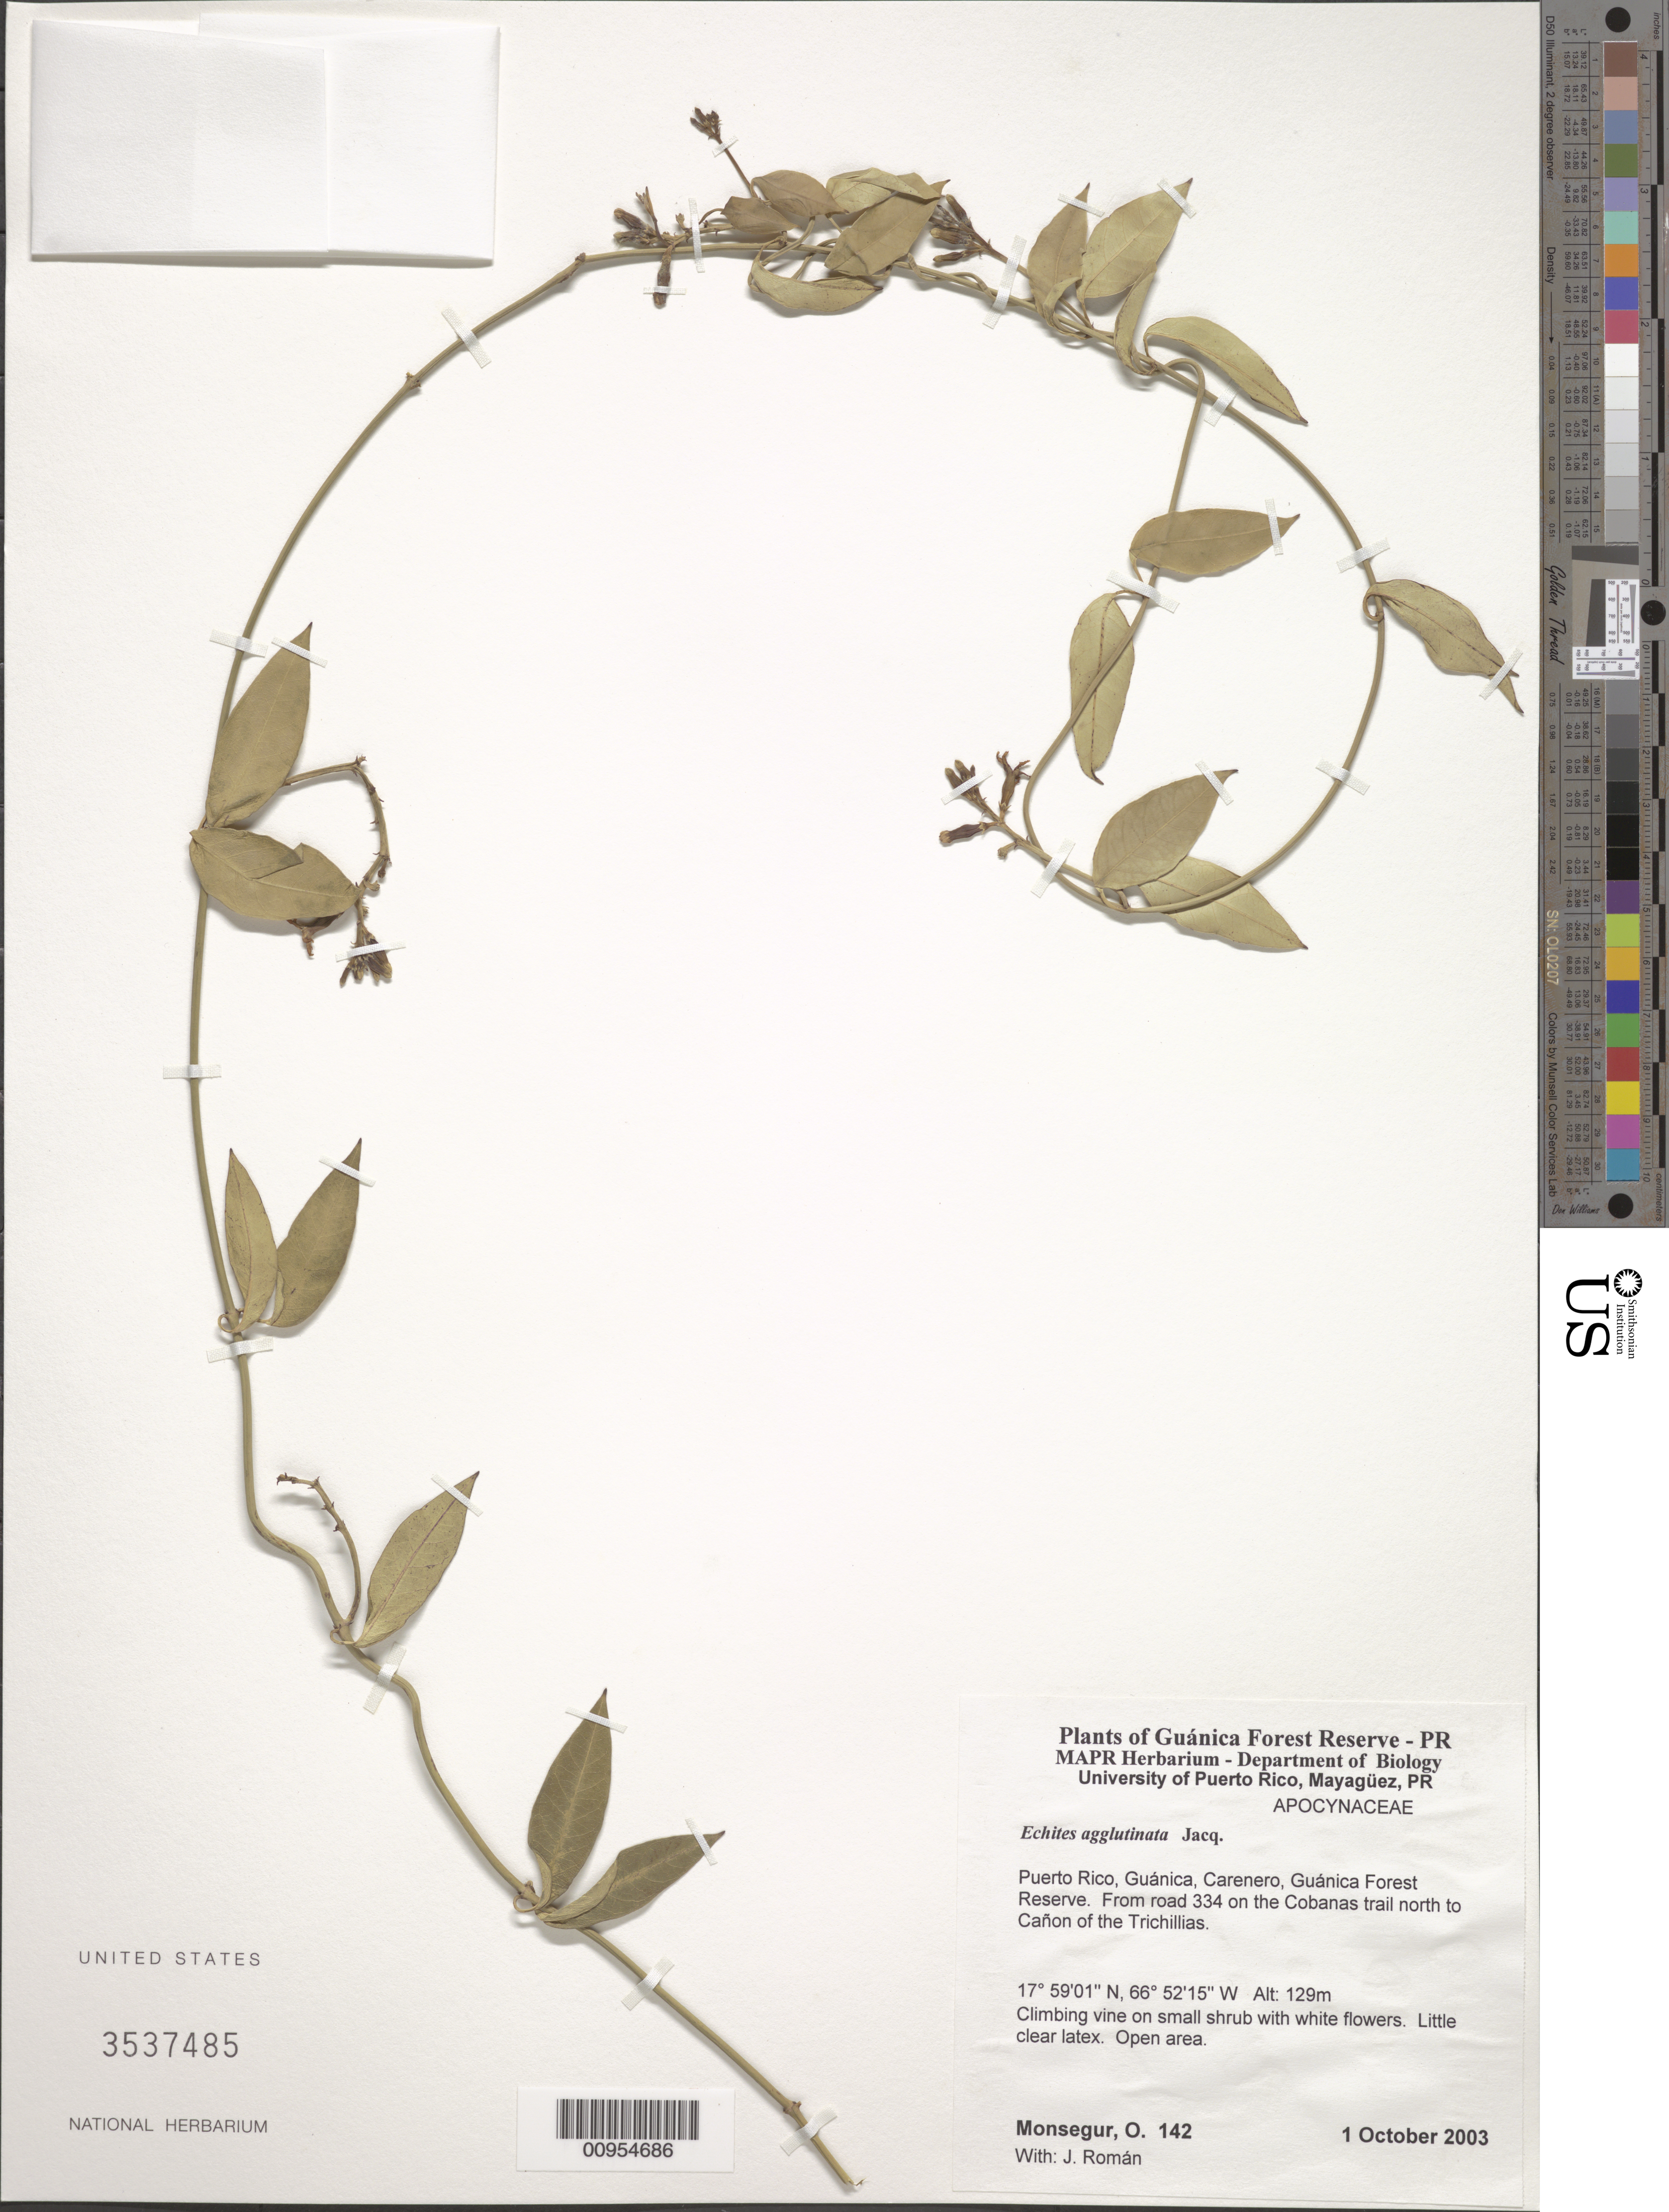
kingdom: Plantae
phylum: Tracheophyta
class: Magnoliopsida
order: Gentianales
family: Apocynaceae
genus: Echites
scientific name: Echites agglutinatus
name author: Jacq.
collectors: O. Monsegur & J. Román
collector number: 142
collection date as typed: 01 Oct 2003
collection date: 2003-10-01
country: Puerto Rico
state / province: Guánica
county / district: Carenero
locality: Guánica Forest Reserve. From road 334 on the Cobanas trail north to Cañon of the Trichillias.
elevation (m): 129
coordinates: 17.59008, 66.5215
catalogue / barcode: US 3537485